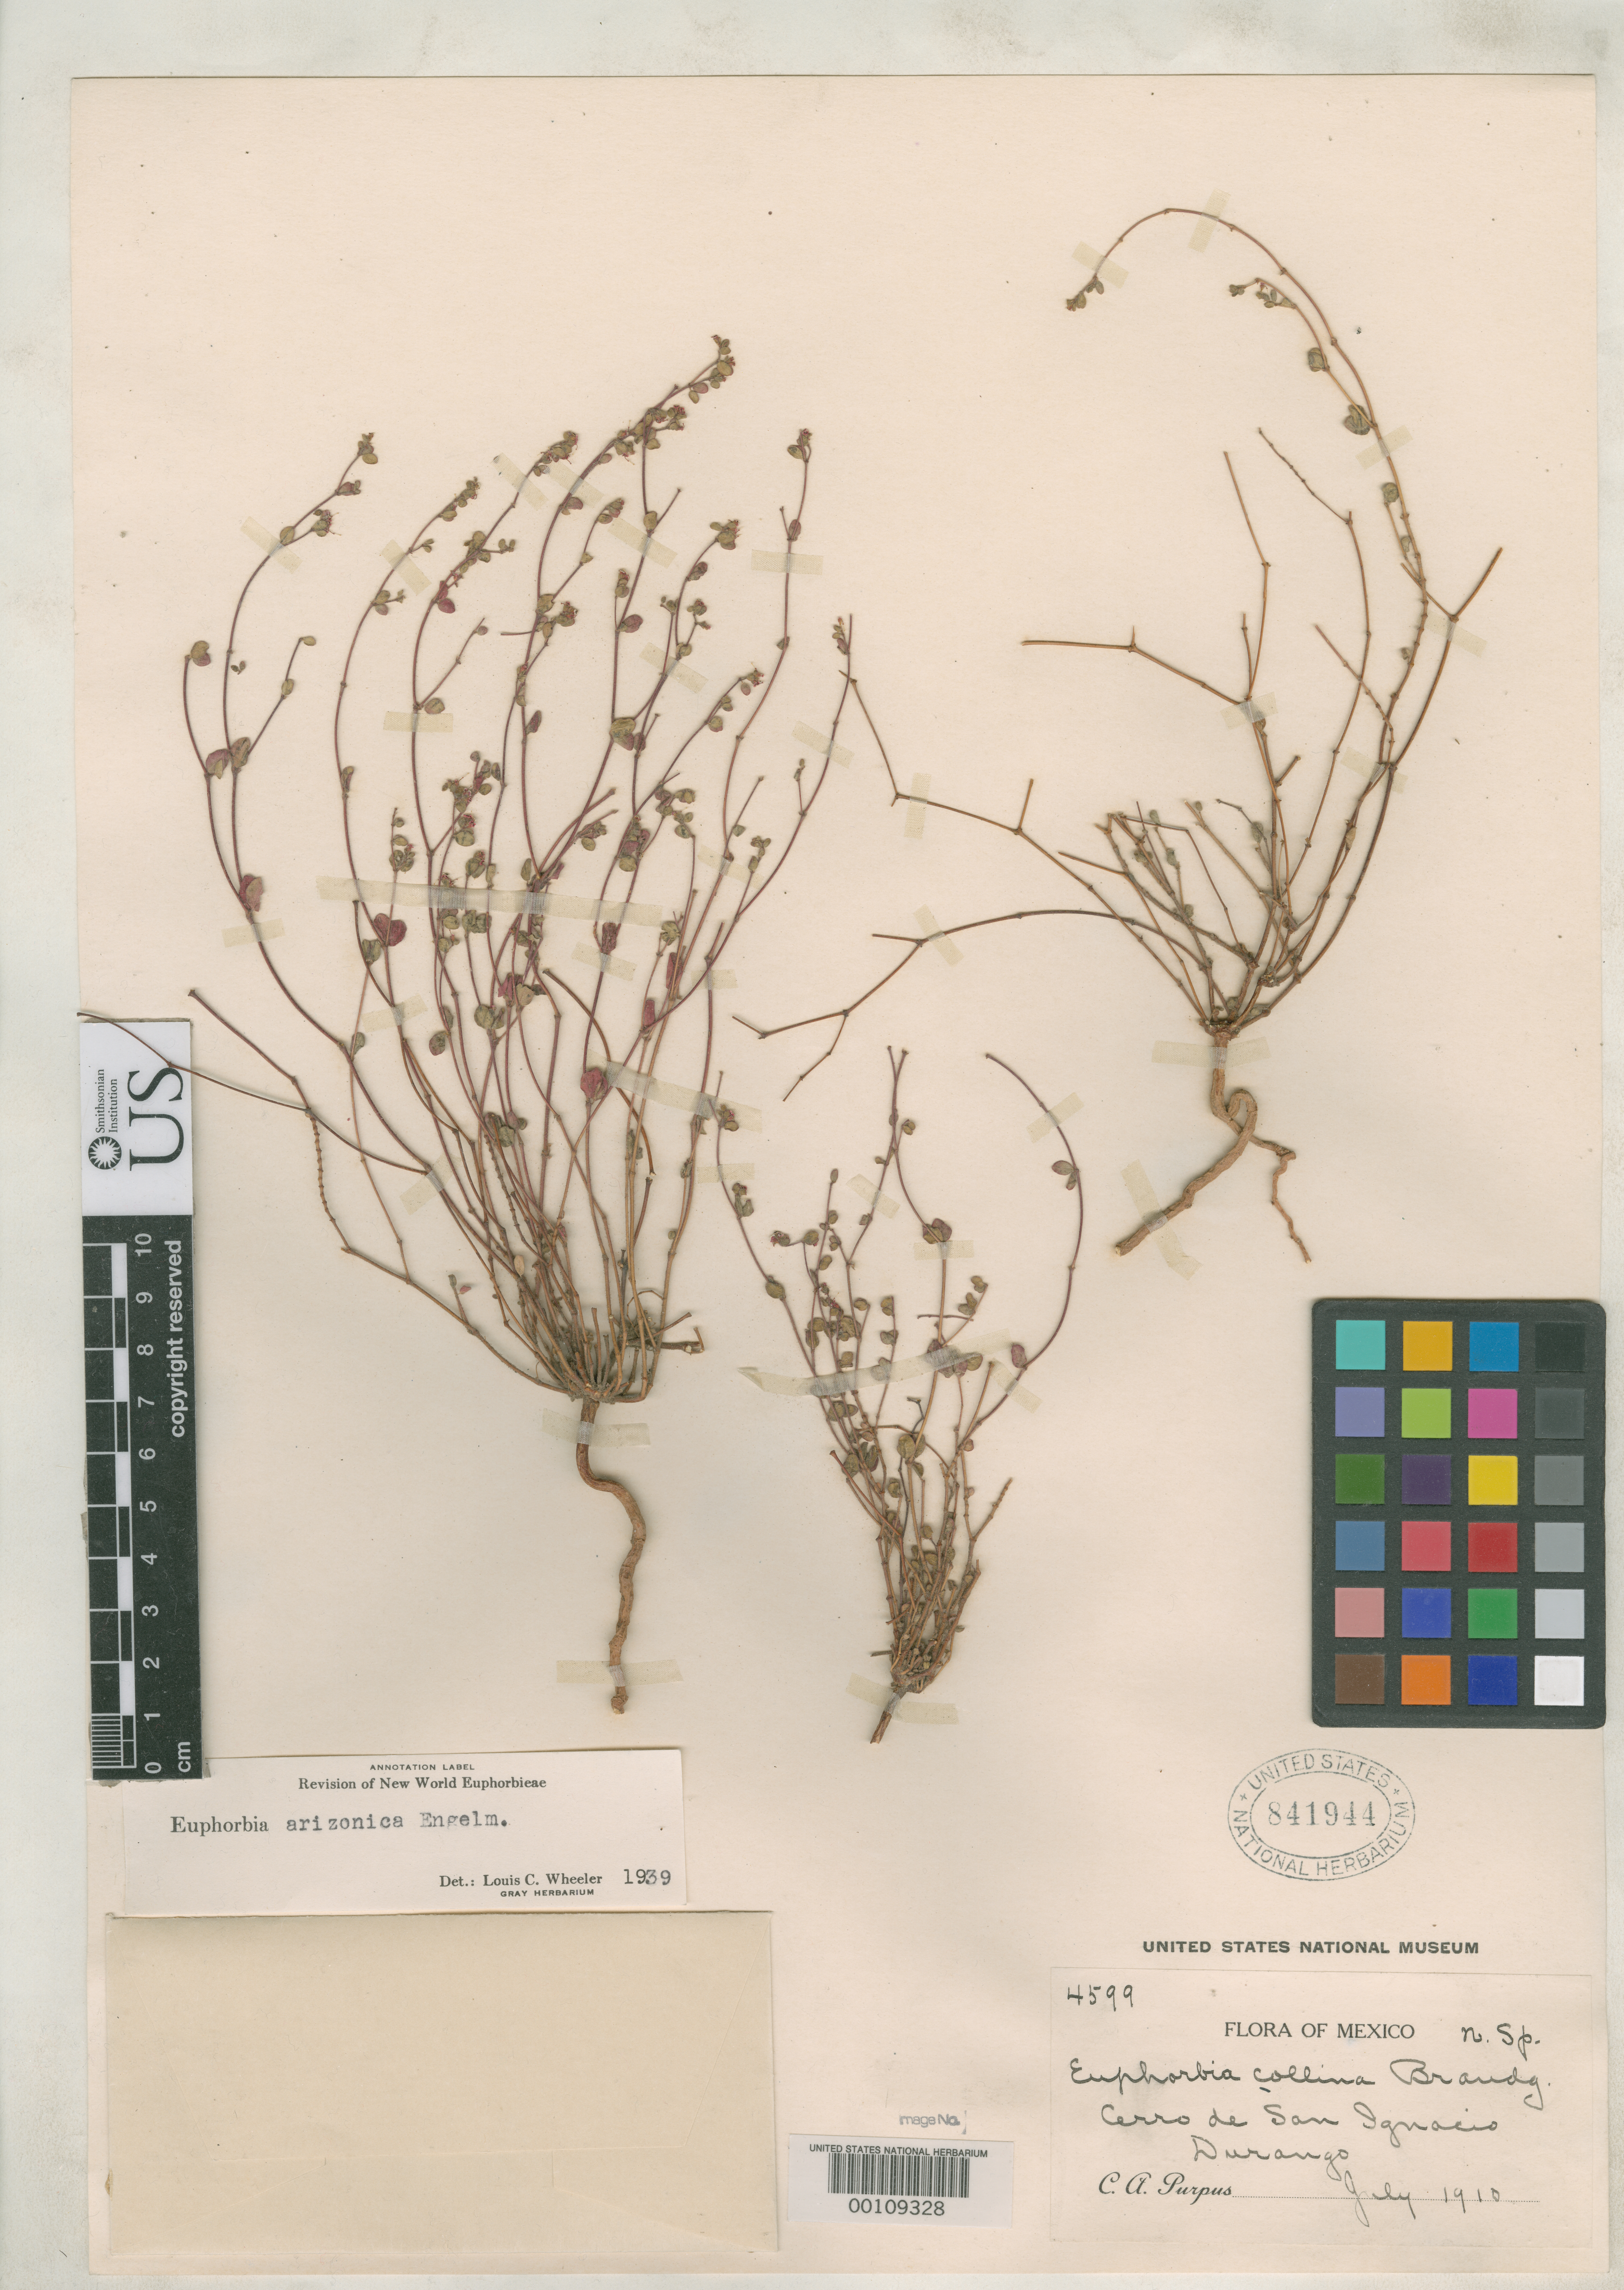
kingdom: Plantae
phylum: Tracheophyta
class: Magnoliopsida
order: Malpighiales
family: Euphorbiaceae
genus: Euphorbia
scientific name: Euphorbia collina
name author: Brandegee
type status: Isotype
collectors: C. A. Purpus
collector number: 4599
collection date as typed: Jul 1910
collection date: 1910-07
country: Mexico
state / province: Durango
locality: San Ignacio.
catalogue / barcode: US 841944